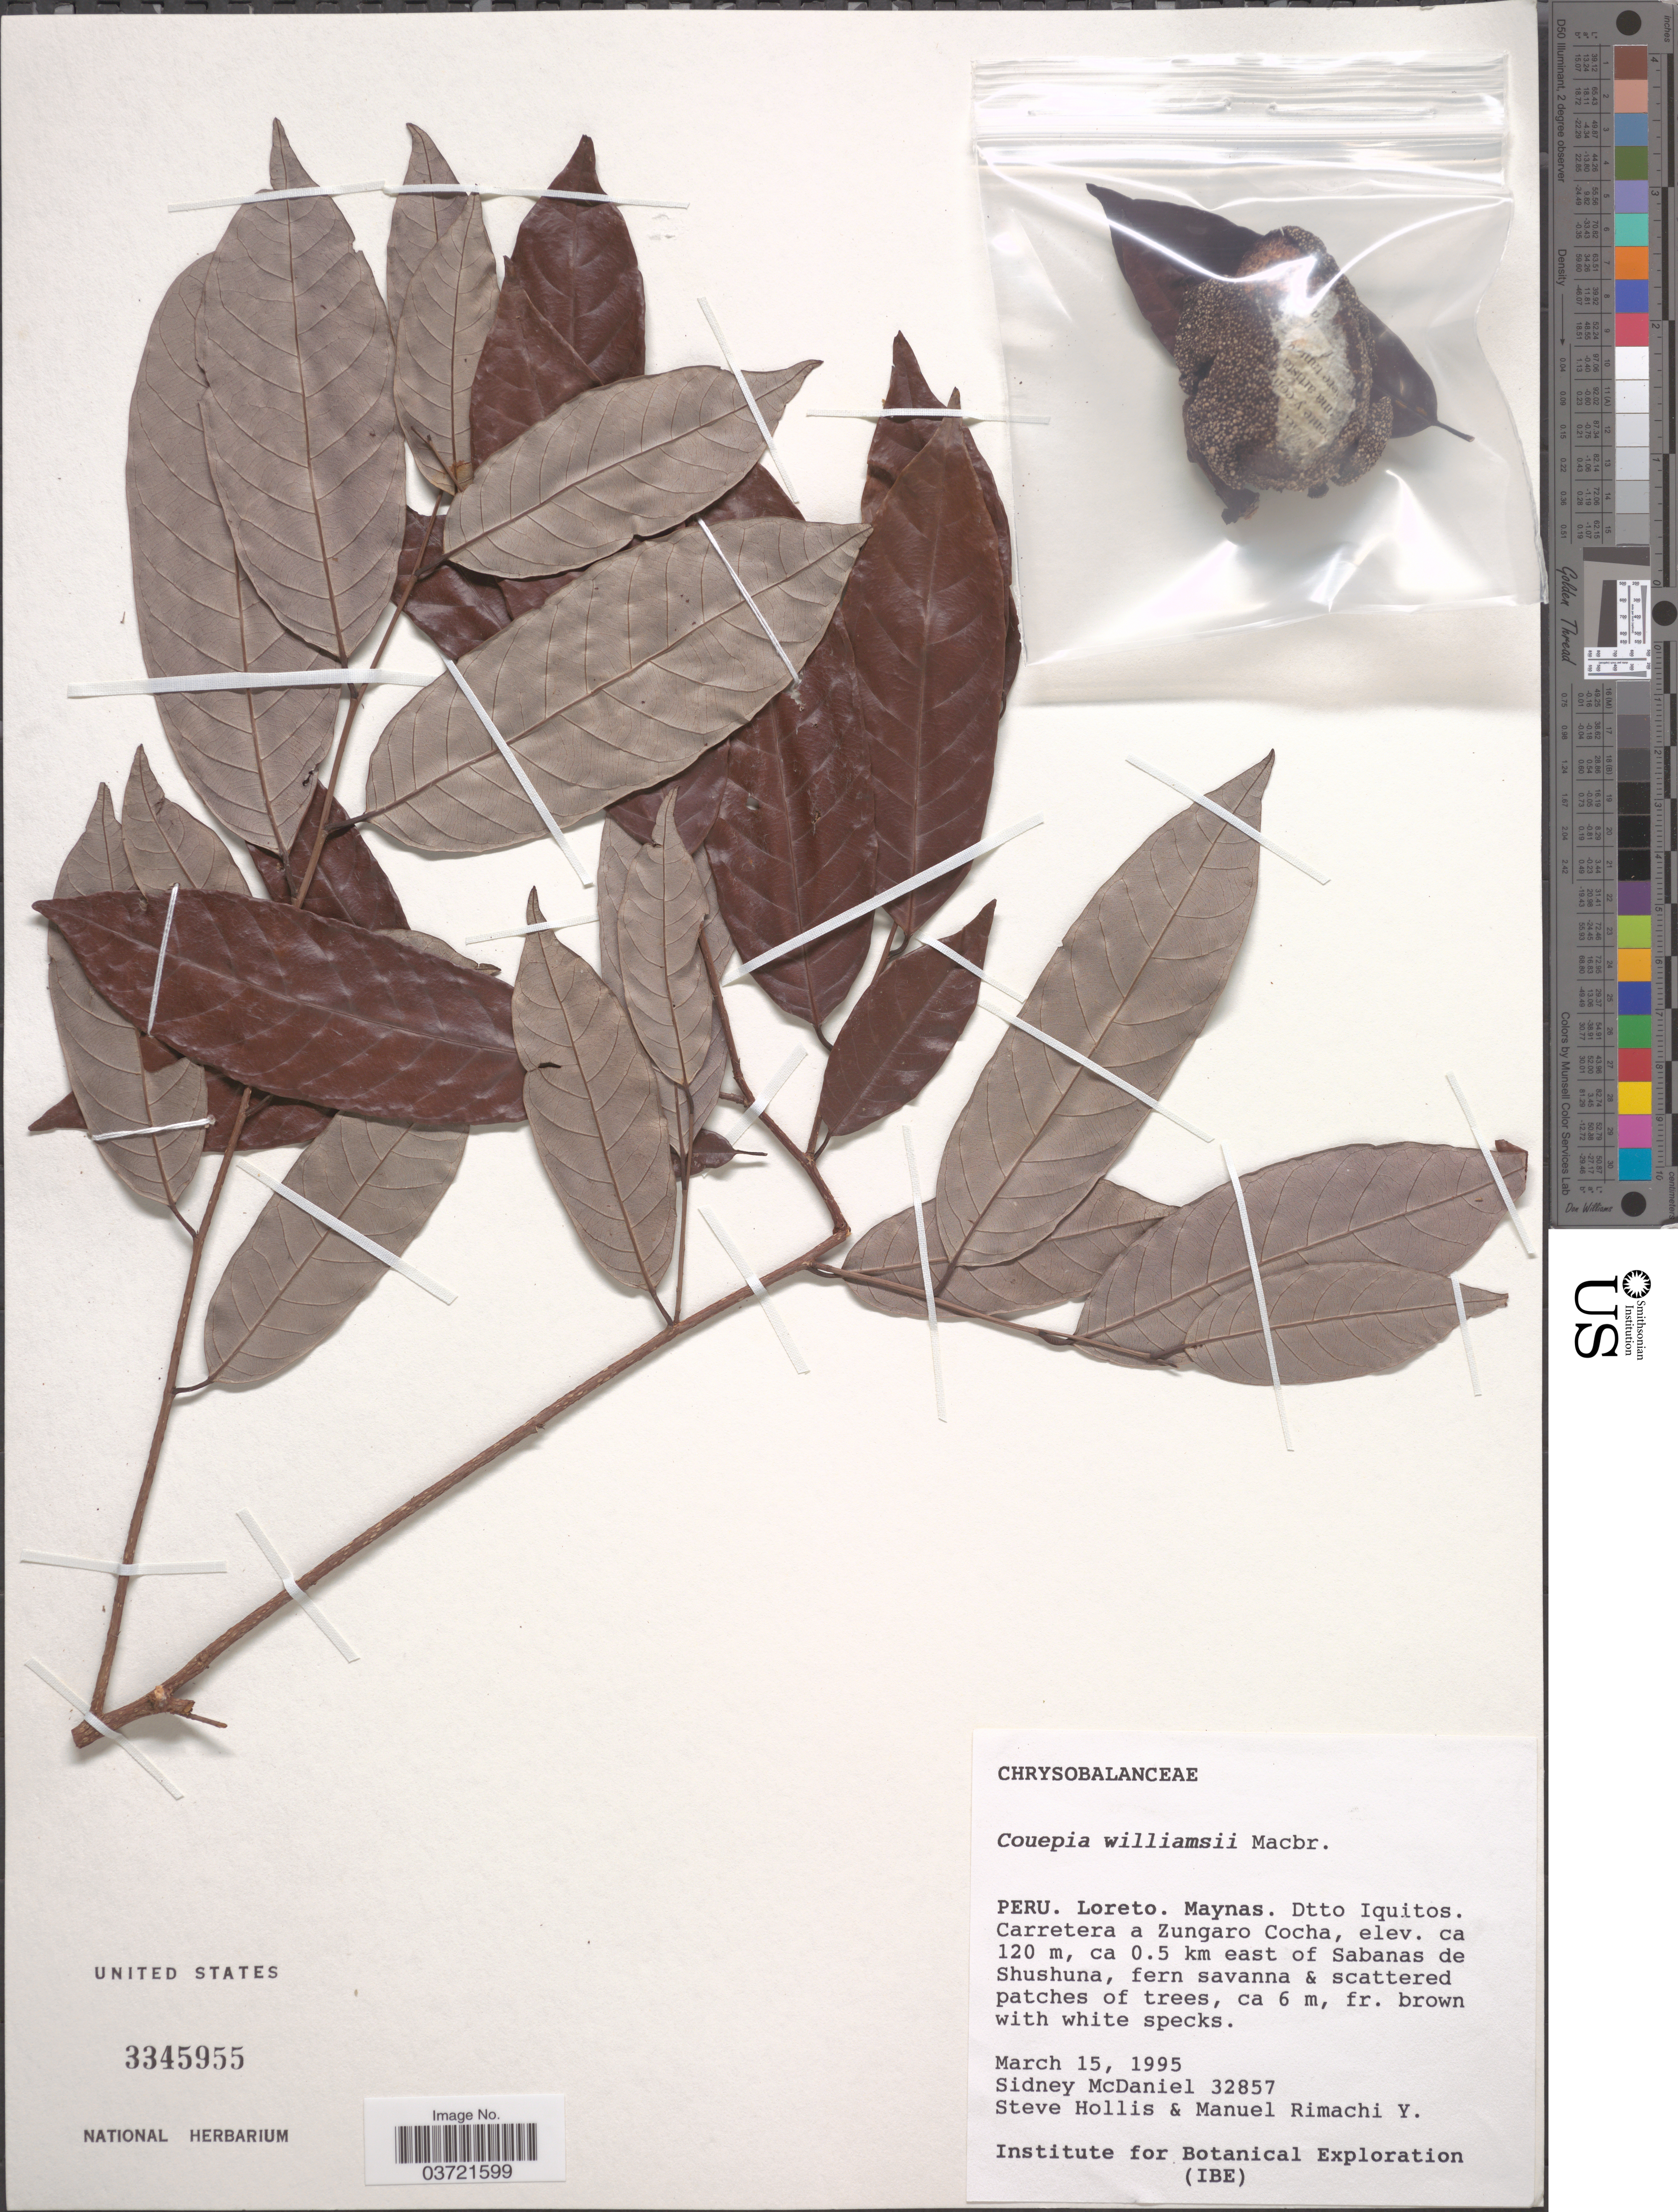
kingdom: Plantae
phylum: Tracheophyta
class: Magnoliopsida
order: Malpighiales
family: Chrysobalanaceae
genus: Couepia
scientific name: Couepia williamsii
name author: J.F. Macbr.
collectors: S. McDaniel, S. Hollis & M. Rimachi Y.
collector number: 32857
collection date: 1995-03-15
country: Peru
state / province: Loreto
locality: Maynas. Dtto. Iquitos. Carretera a Zungaro Cocha, ca 0.5 km east of Sabanas de Shushuna.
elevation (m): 120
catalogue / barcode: US 3345955